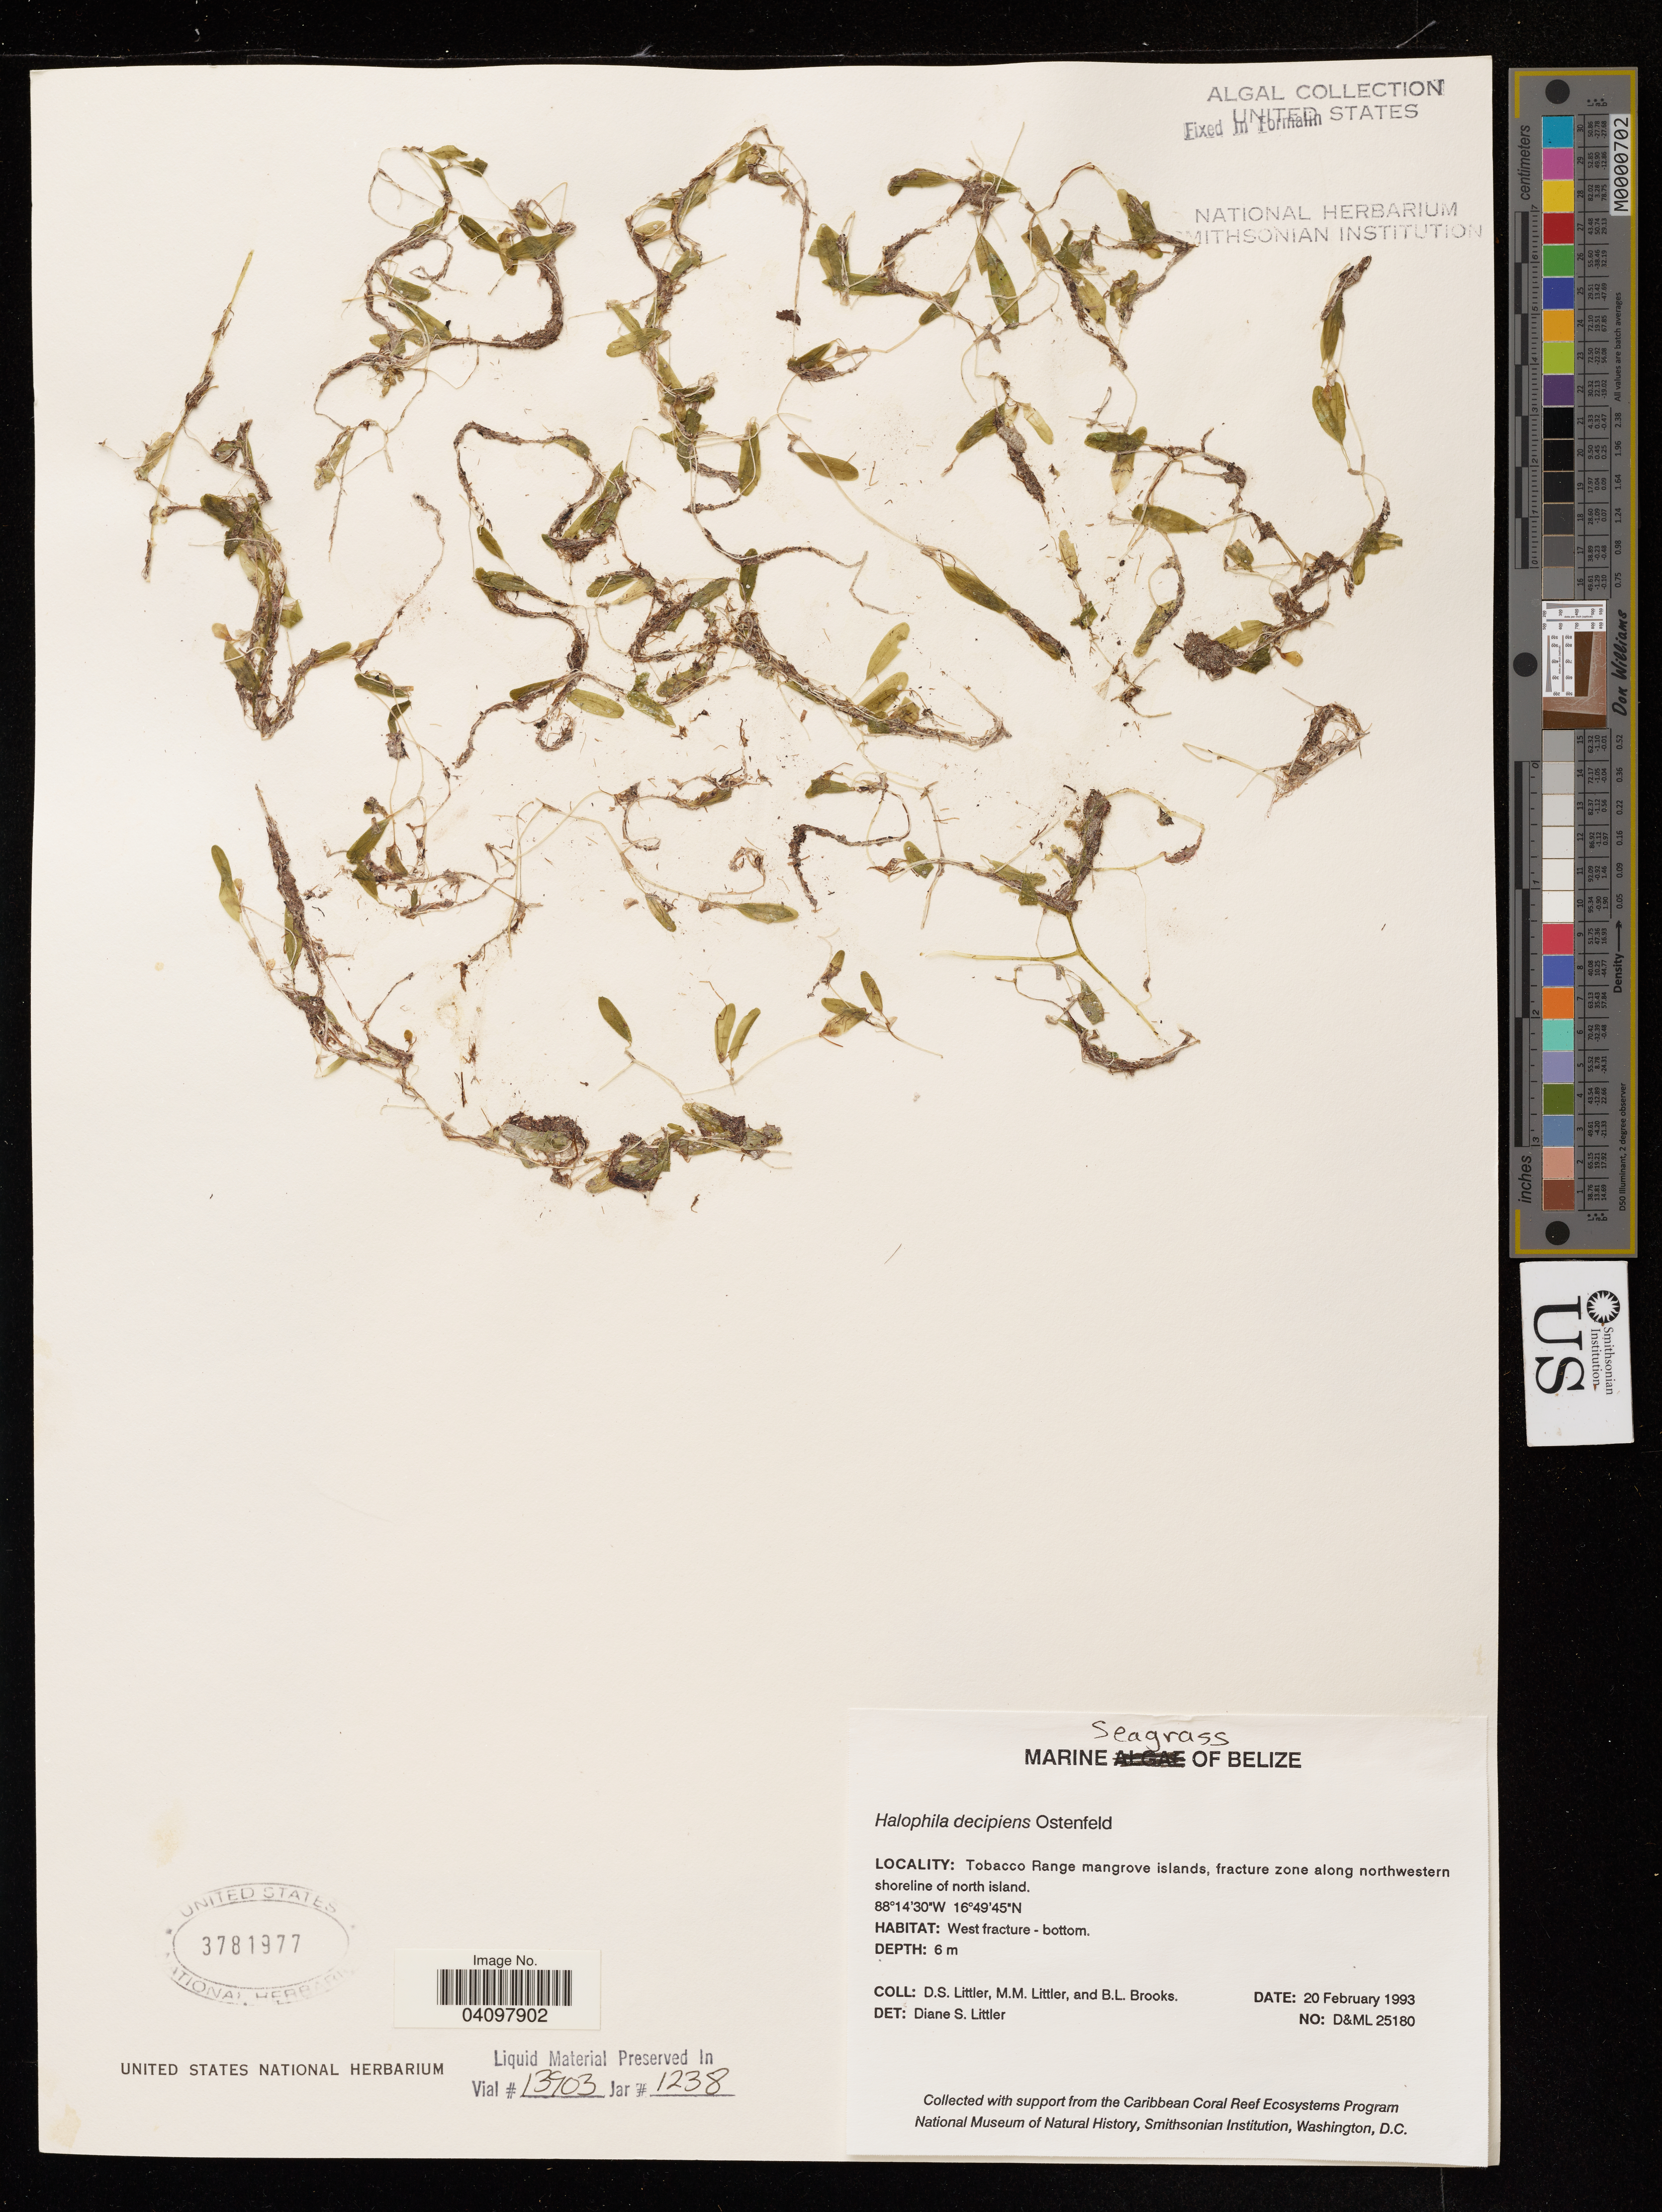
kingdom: Plantae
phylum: Tracheophyta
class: Liliopsida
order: Alismatales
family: Hydrocharitaceae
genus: Halophila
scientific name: Halophila decipiens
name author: Ostenf.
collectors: D. S. Littler, M. M. Littler & B. Brooks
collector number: D&ML 25180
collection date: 1993-02-20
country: Belize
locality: Tobacco Range mangrove islands, fracture zone along northwestern shoreline of north island.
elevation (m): -6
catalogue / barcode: US 3781977